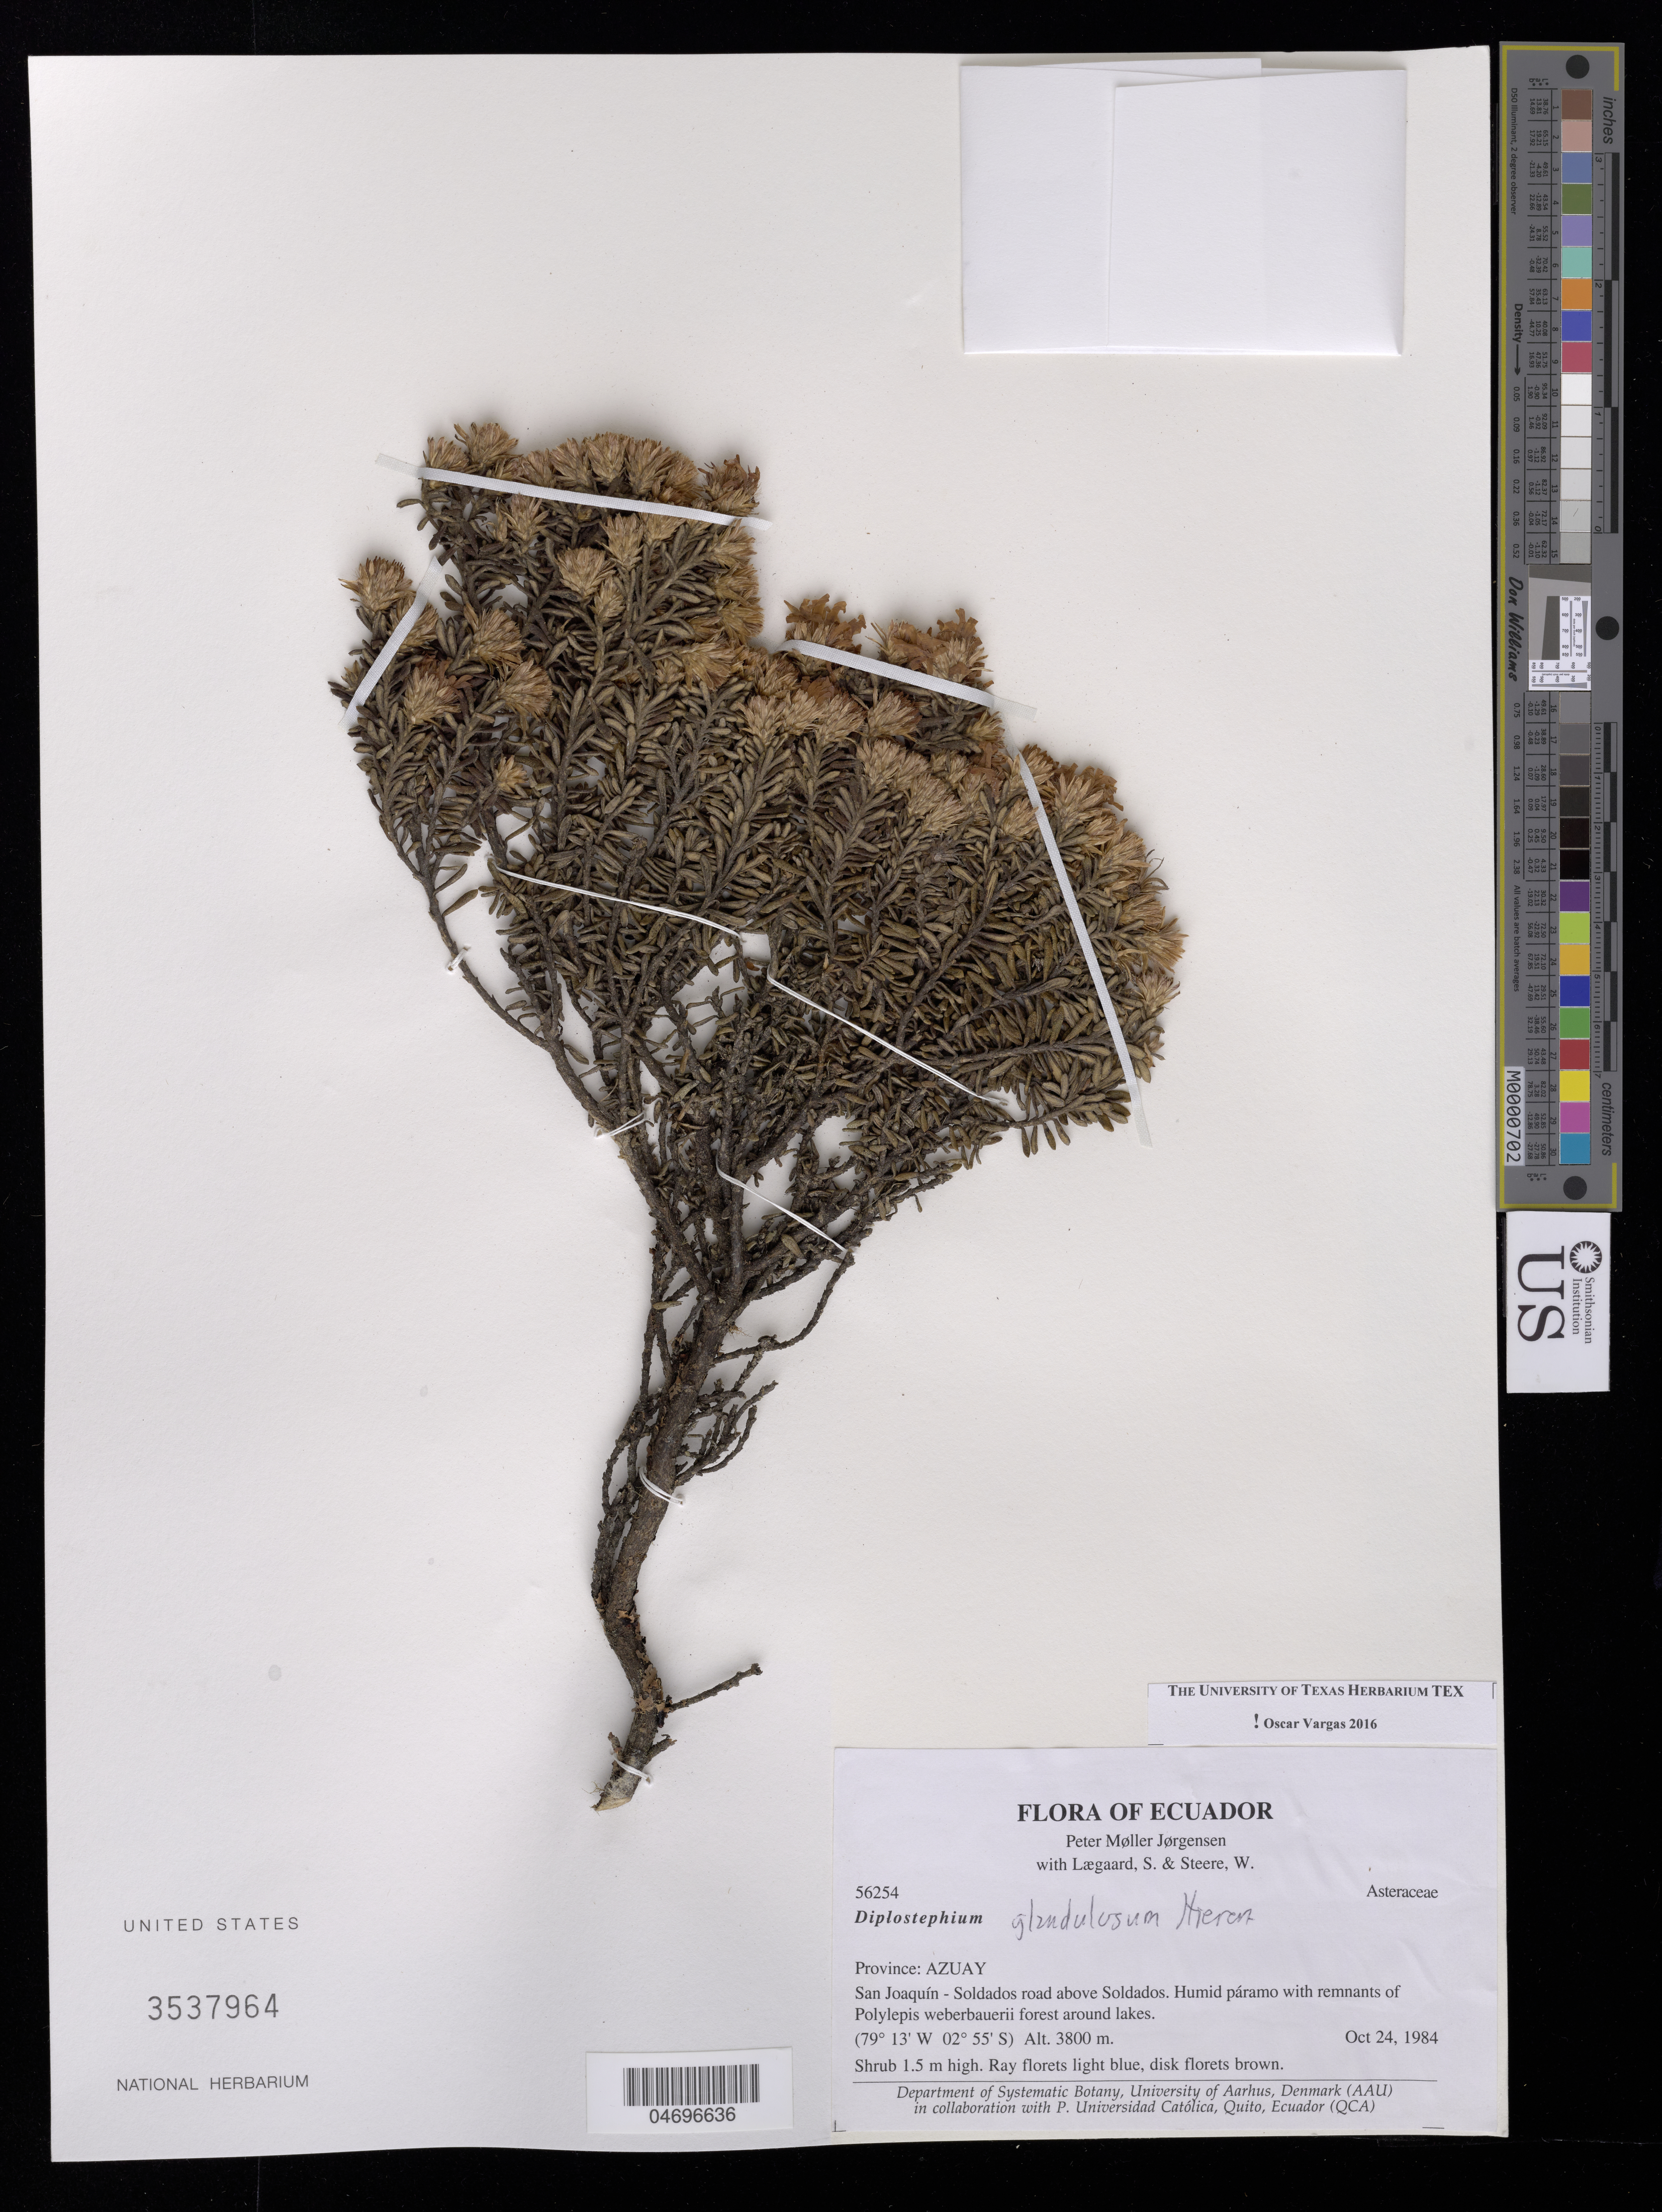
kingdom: Plantae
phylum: Tracheophyta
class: Magnoliopsida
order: Asterales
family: Asteraceae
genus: Diplostephium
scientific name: Diplostephium glandulosum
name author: Hieron.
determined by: Vargas, Oscar M.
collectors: P. Jörgensen, S. Lægaard & W. C. Steere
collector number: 56254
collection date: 1984-10-24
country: Ecuador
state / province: Azuay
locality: San Joaquin - Soldados road above Soldados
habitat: Humid paramo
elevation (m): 3800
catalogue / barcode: US 3537964